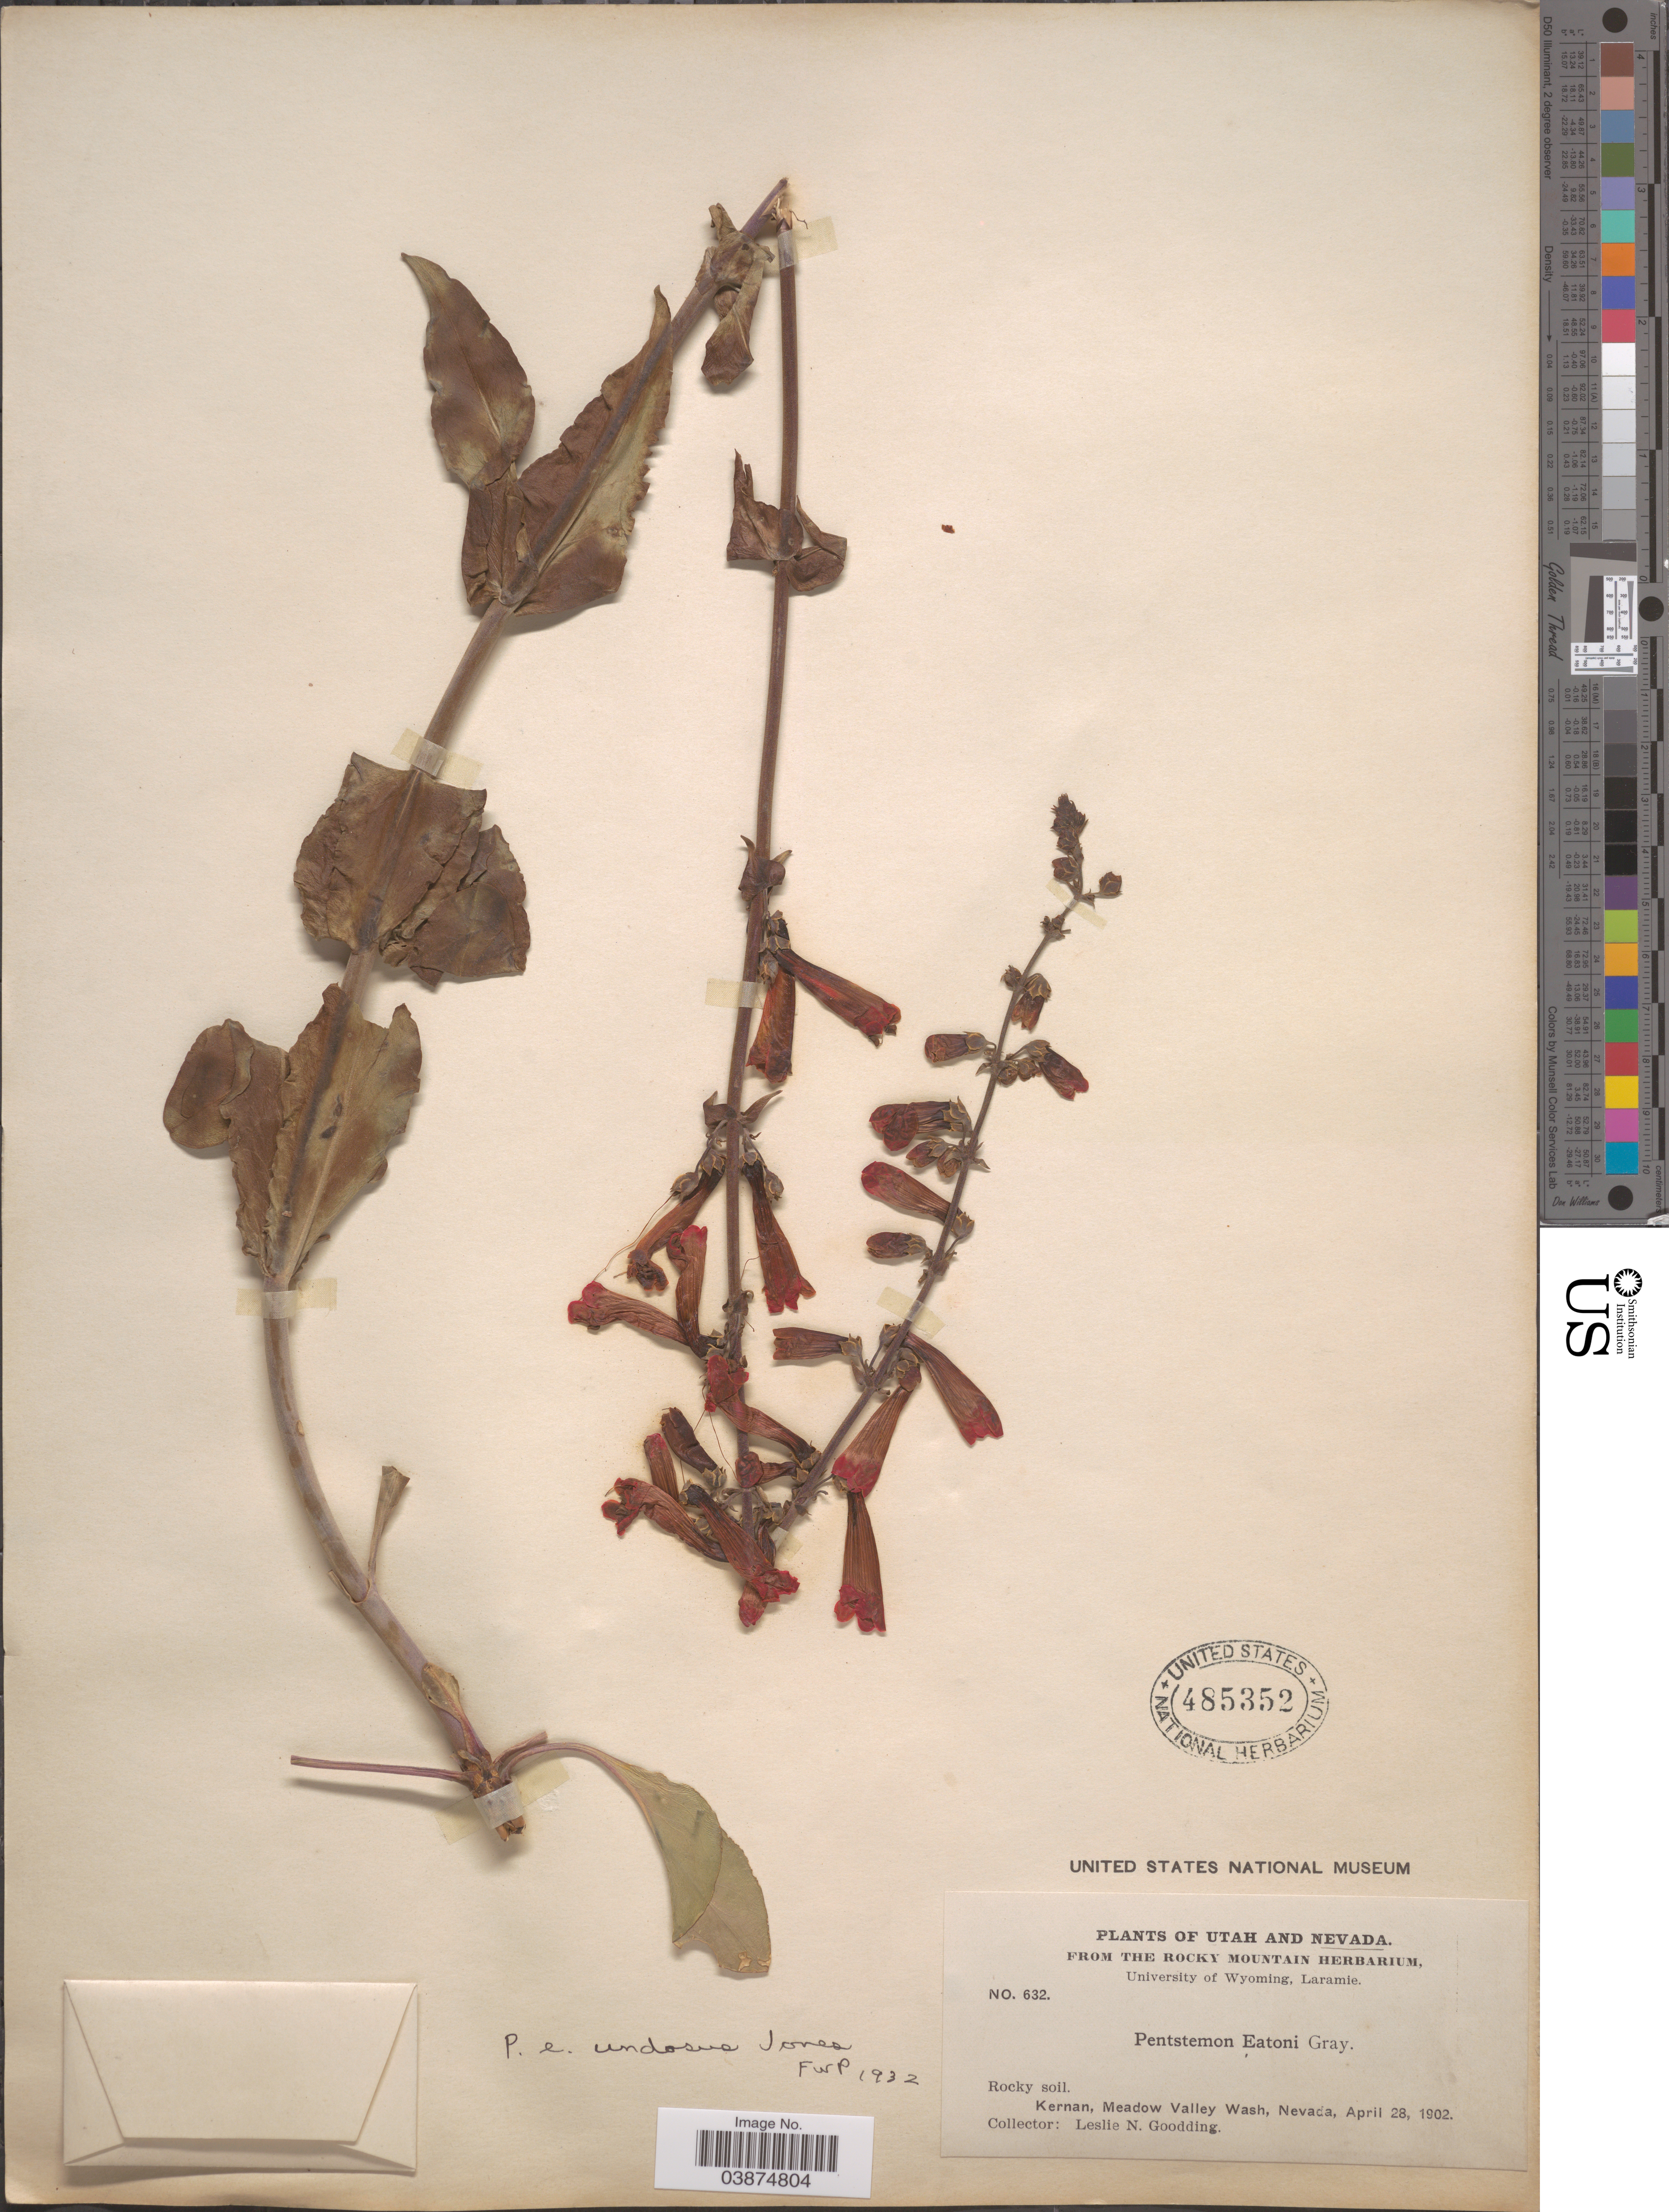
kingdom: Plantae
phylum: Tracheophyta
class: Magnoliopsida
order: Lamiales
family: Plantaginaceae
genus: Penstemon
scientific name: Penstemon eatonii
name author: A. Gray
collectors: L. N. Goodding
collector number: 632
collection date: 1902-04-28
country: United States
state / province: Nevada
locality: Kernan, Meadow Valley Wash.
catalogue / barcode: US 485352